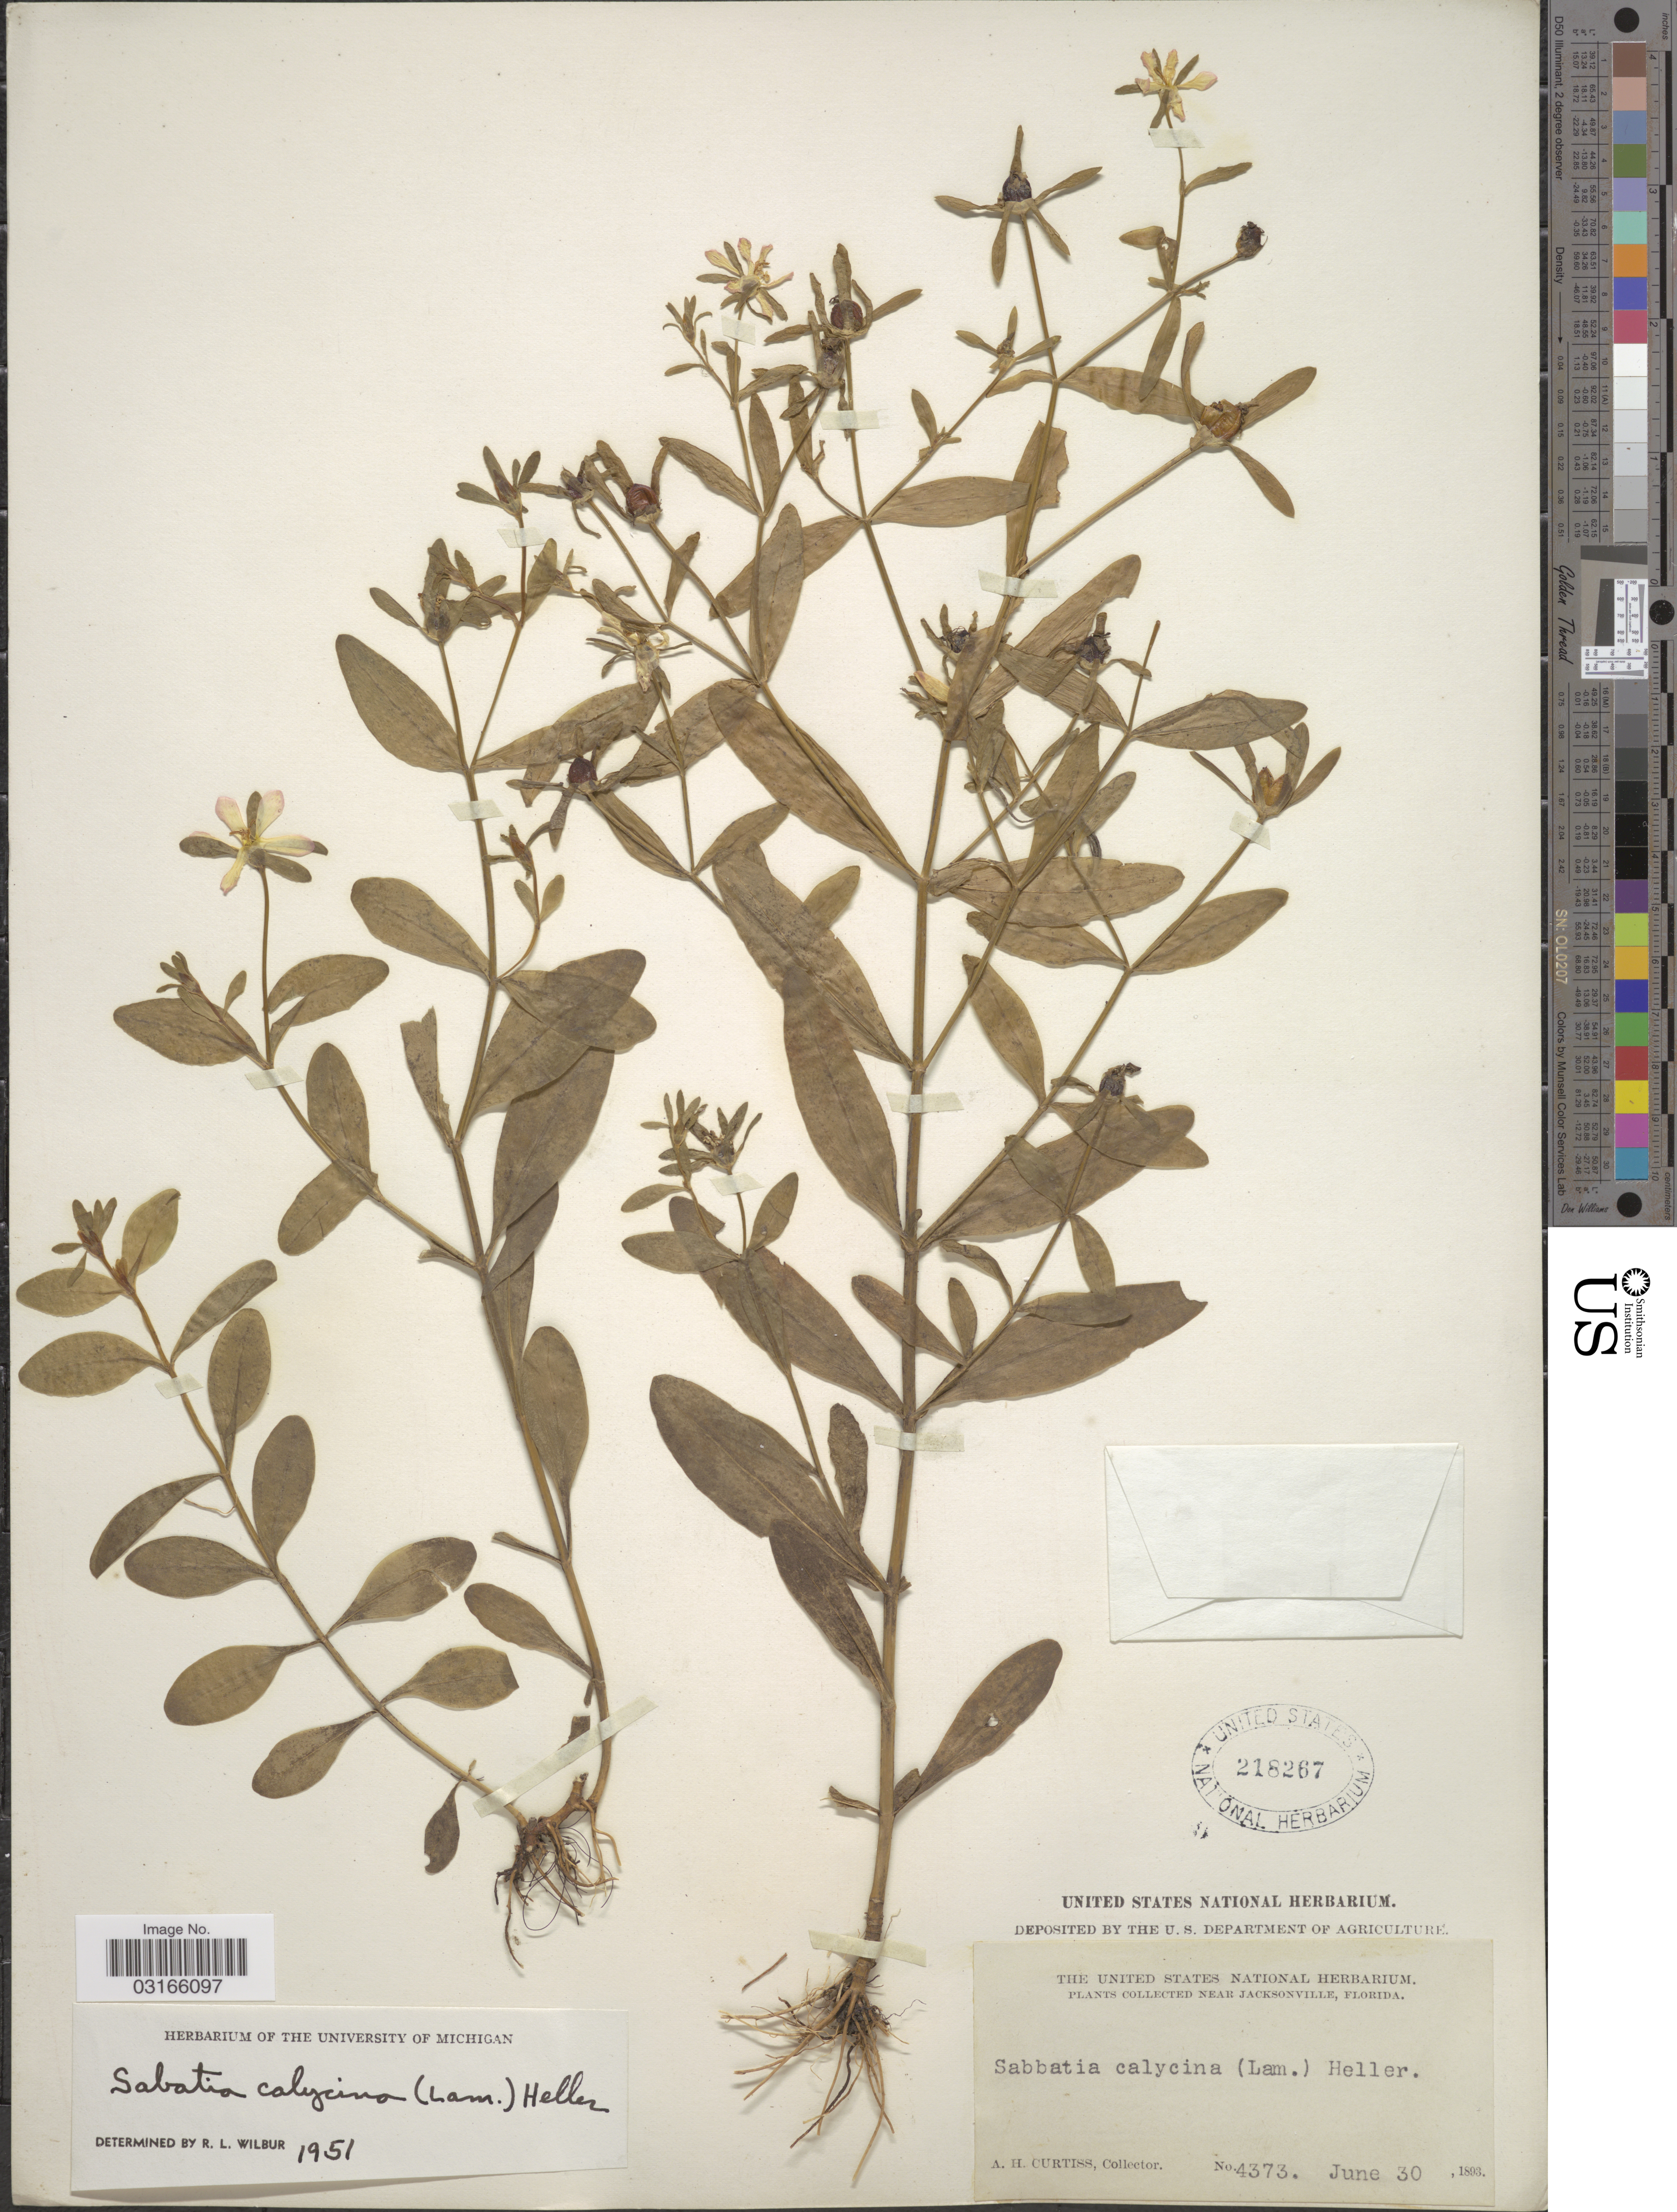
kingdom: Plantae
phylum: Tracheophyta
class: Magnoliopsida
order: Gentianales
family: Gentianaceae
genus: Sabatia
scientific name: Sabatia calycina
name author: (Lam.) A. Heller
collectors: A. H. Curtiss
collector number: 4373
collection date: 1893-06-30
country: United States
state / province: Florida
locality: Near Jacksonville.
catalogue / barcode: US 218267